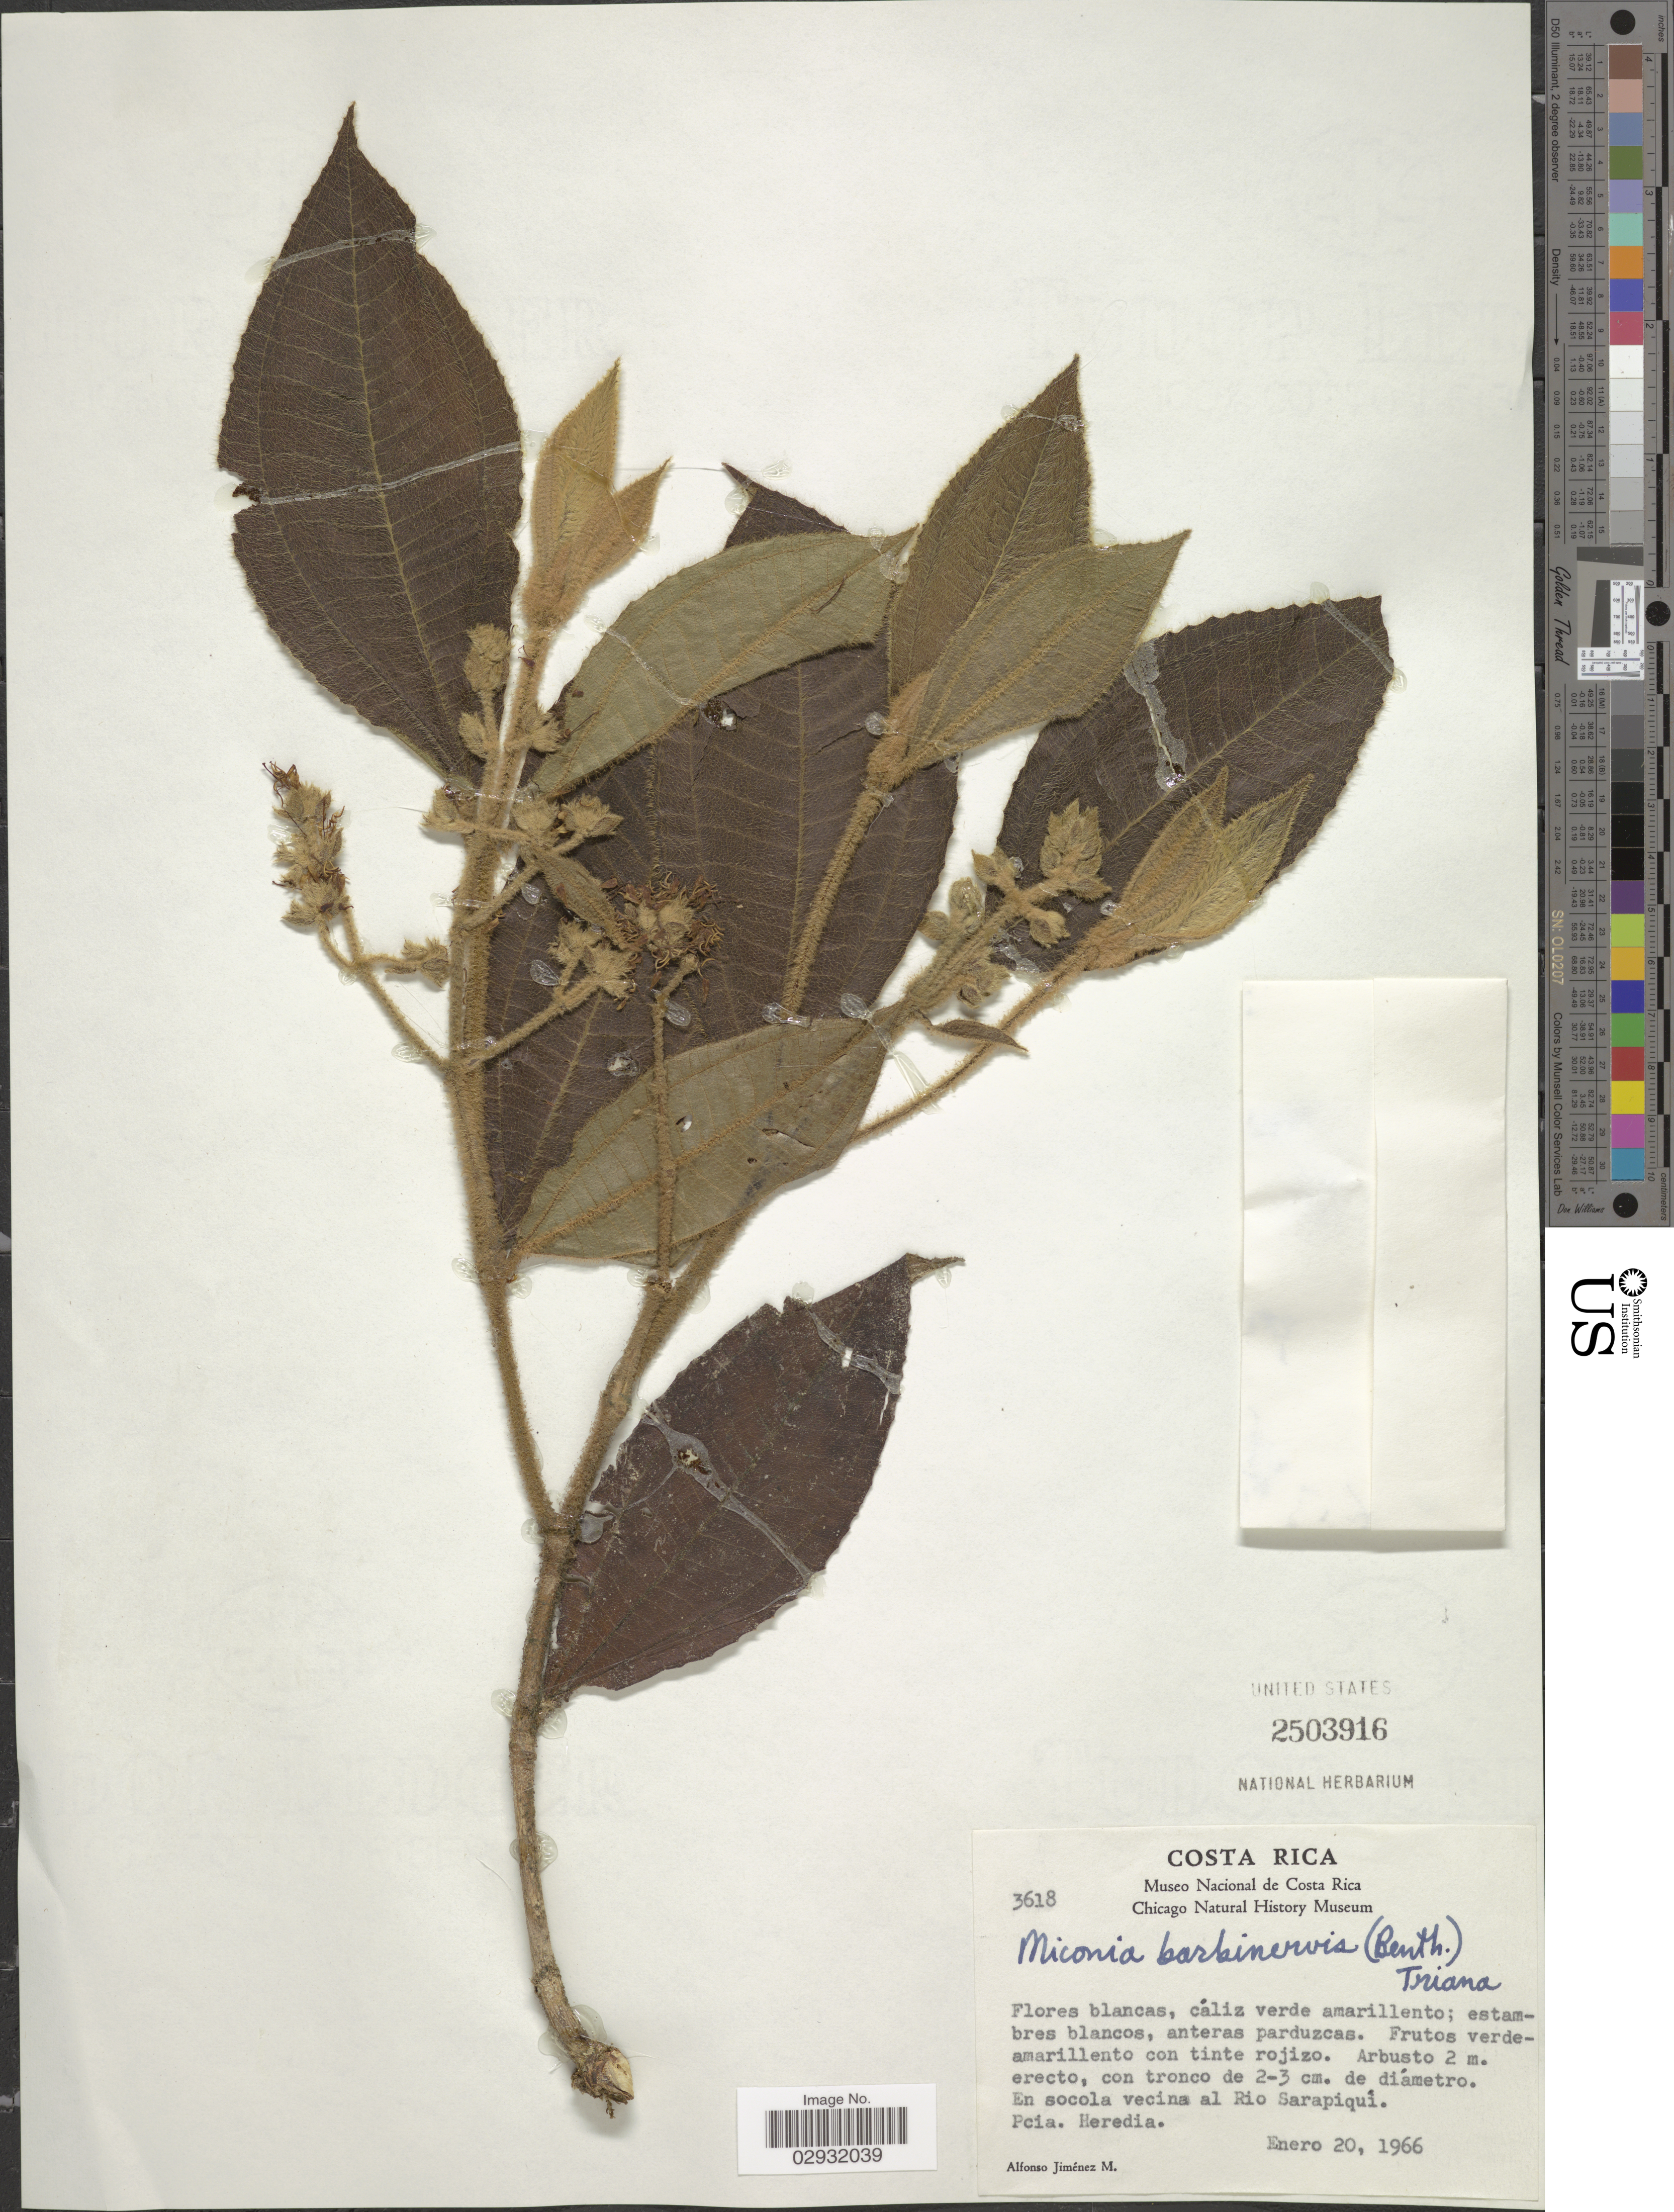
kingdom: Plantae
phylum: Tracheophyta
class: Magnoliopsida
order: Myrtales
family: Melastomataceae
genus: Miconia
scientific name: Miconia barbinervis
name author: (Benth.) Triana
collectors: A. Jimenez M.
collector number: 3618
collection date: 1966-01-20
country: Costa Rica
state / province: Heredia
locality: En socola vecina al Rio Sarapiquí.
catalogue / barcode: US 2503916